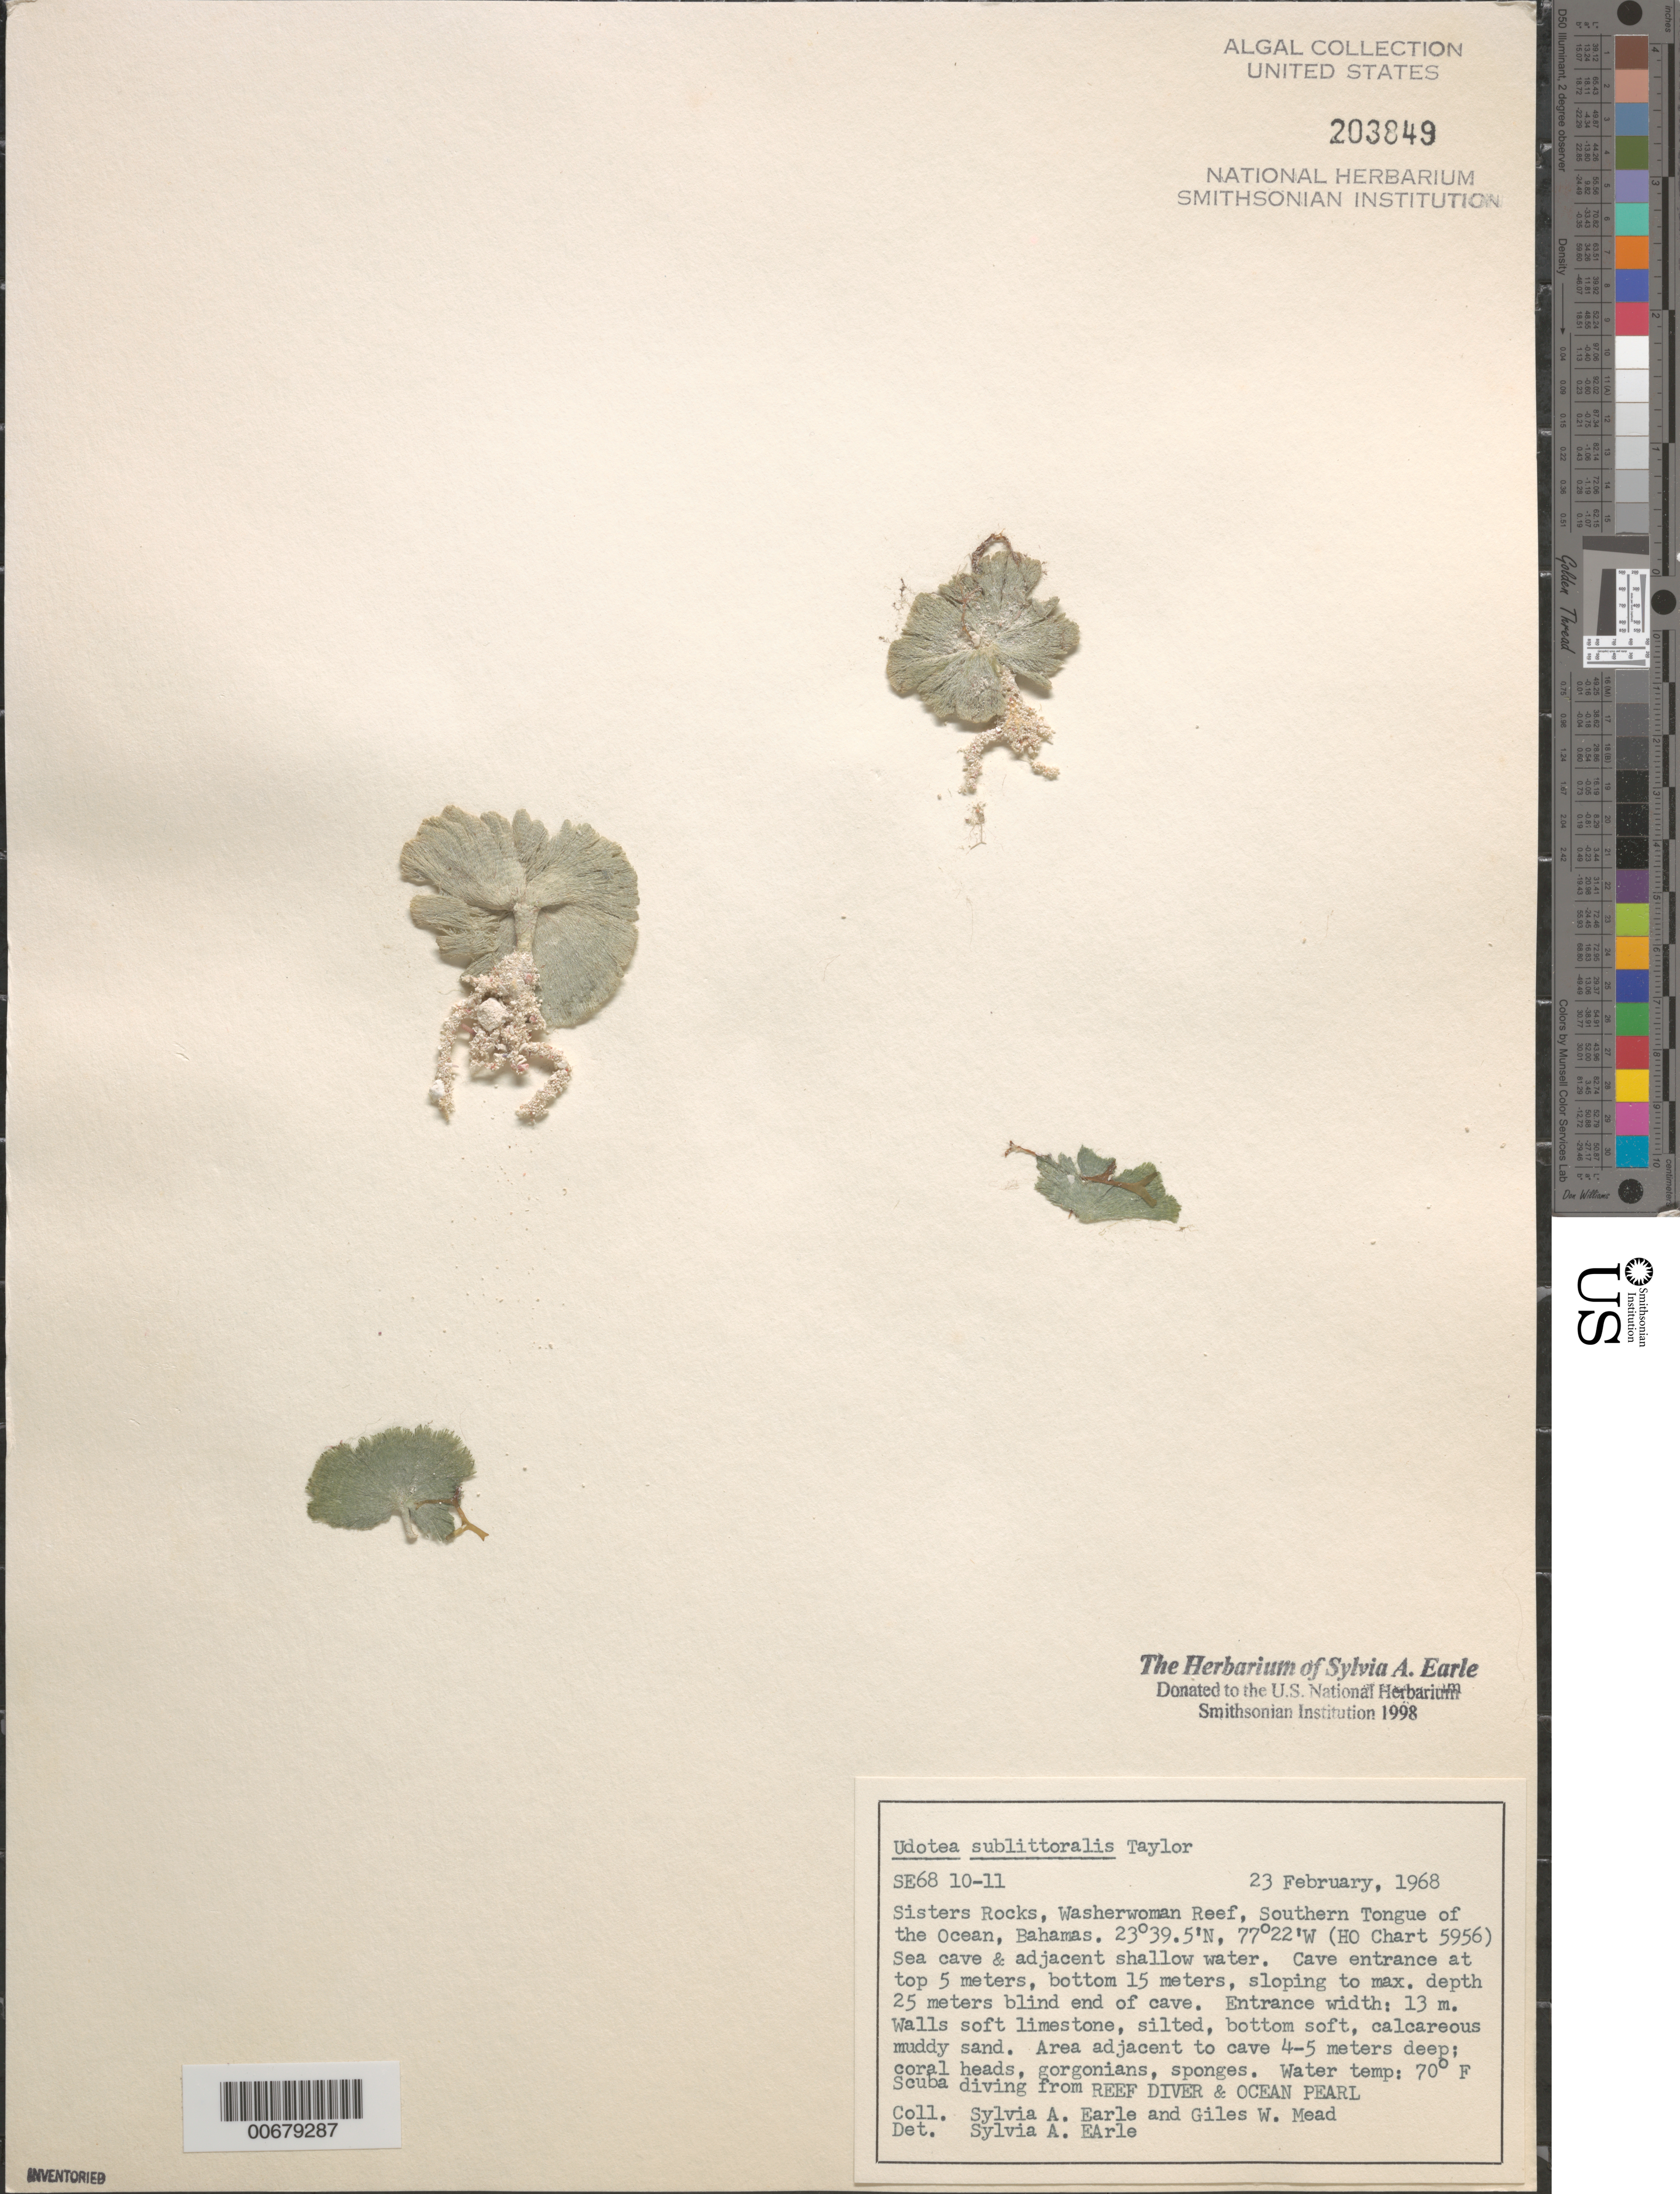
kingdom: Plantae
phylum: Chlorophyta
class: Ulvophyceae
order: Bryopsidales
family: Udoteaceae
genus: Udotea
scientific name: Udotea sublittoralis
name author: W.R. Taylor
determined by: Earle, S. A.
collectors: S. A. Earle & G. W. Mead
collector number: SE 6810-11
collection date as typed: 23 Feb 1968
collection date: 1968-02-23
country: Bahamas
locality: Sisters Rocks, Washerwoman Reef, Southern Tongue of the Ocean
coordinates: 23 39.5' N, 77 22' W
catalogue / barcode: US 203849